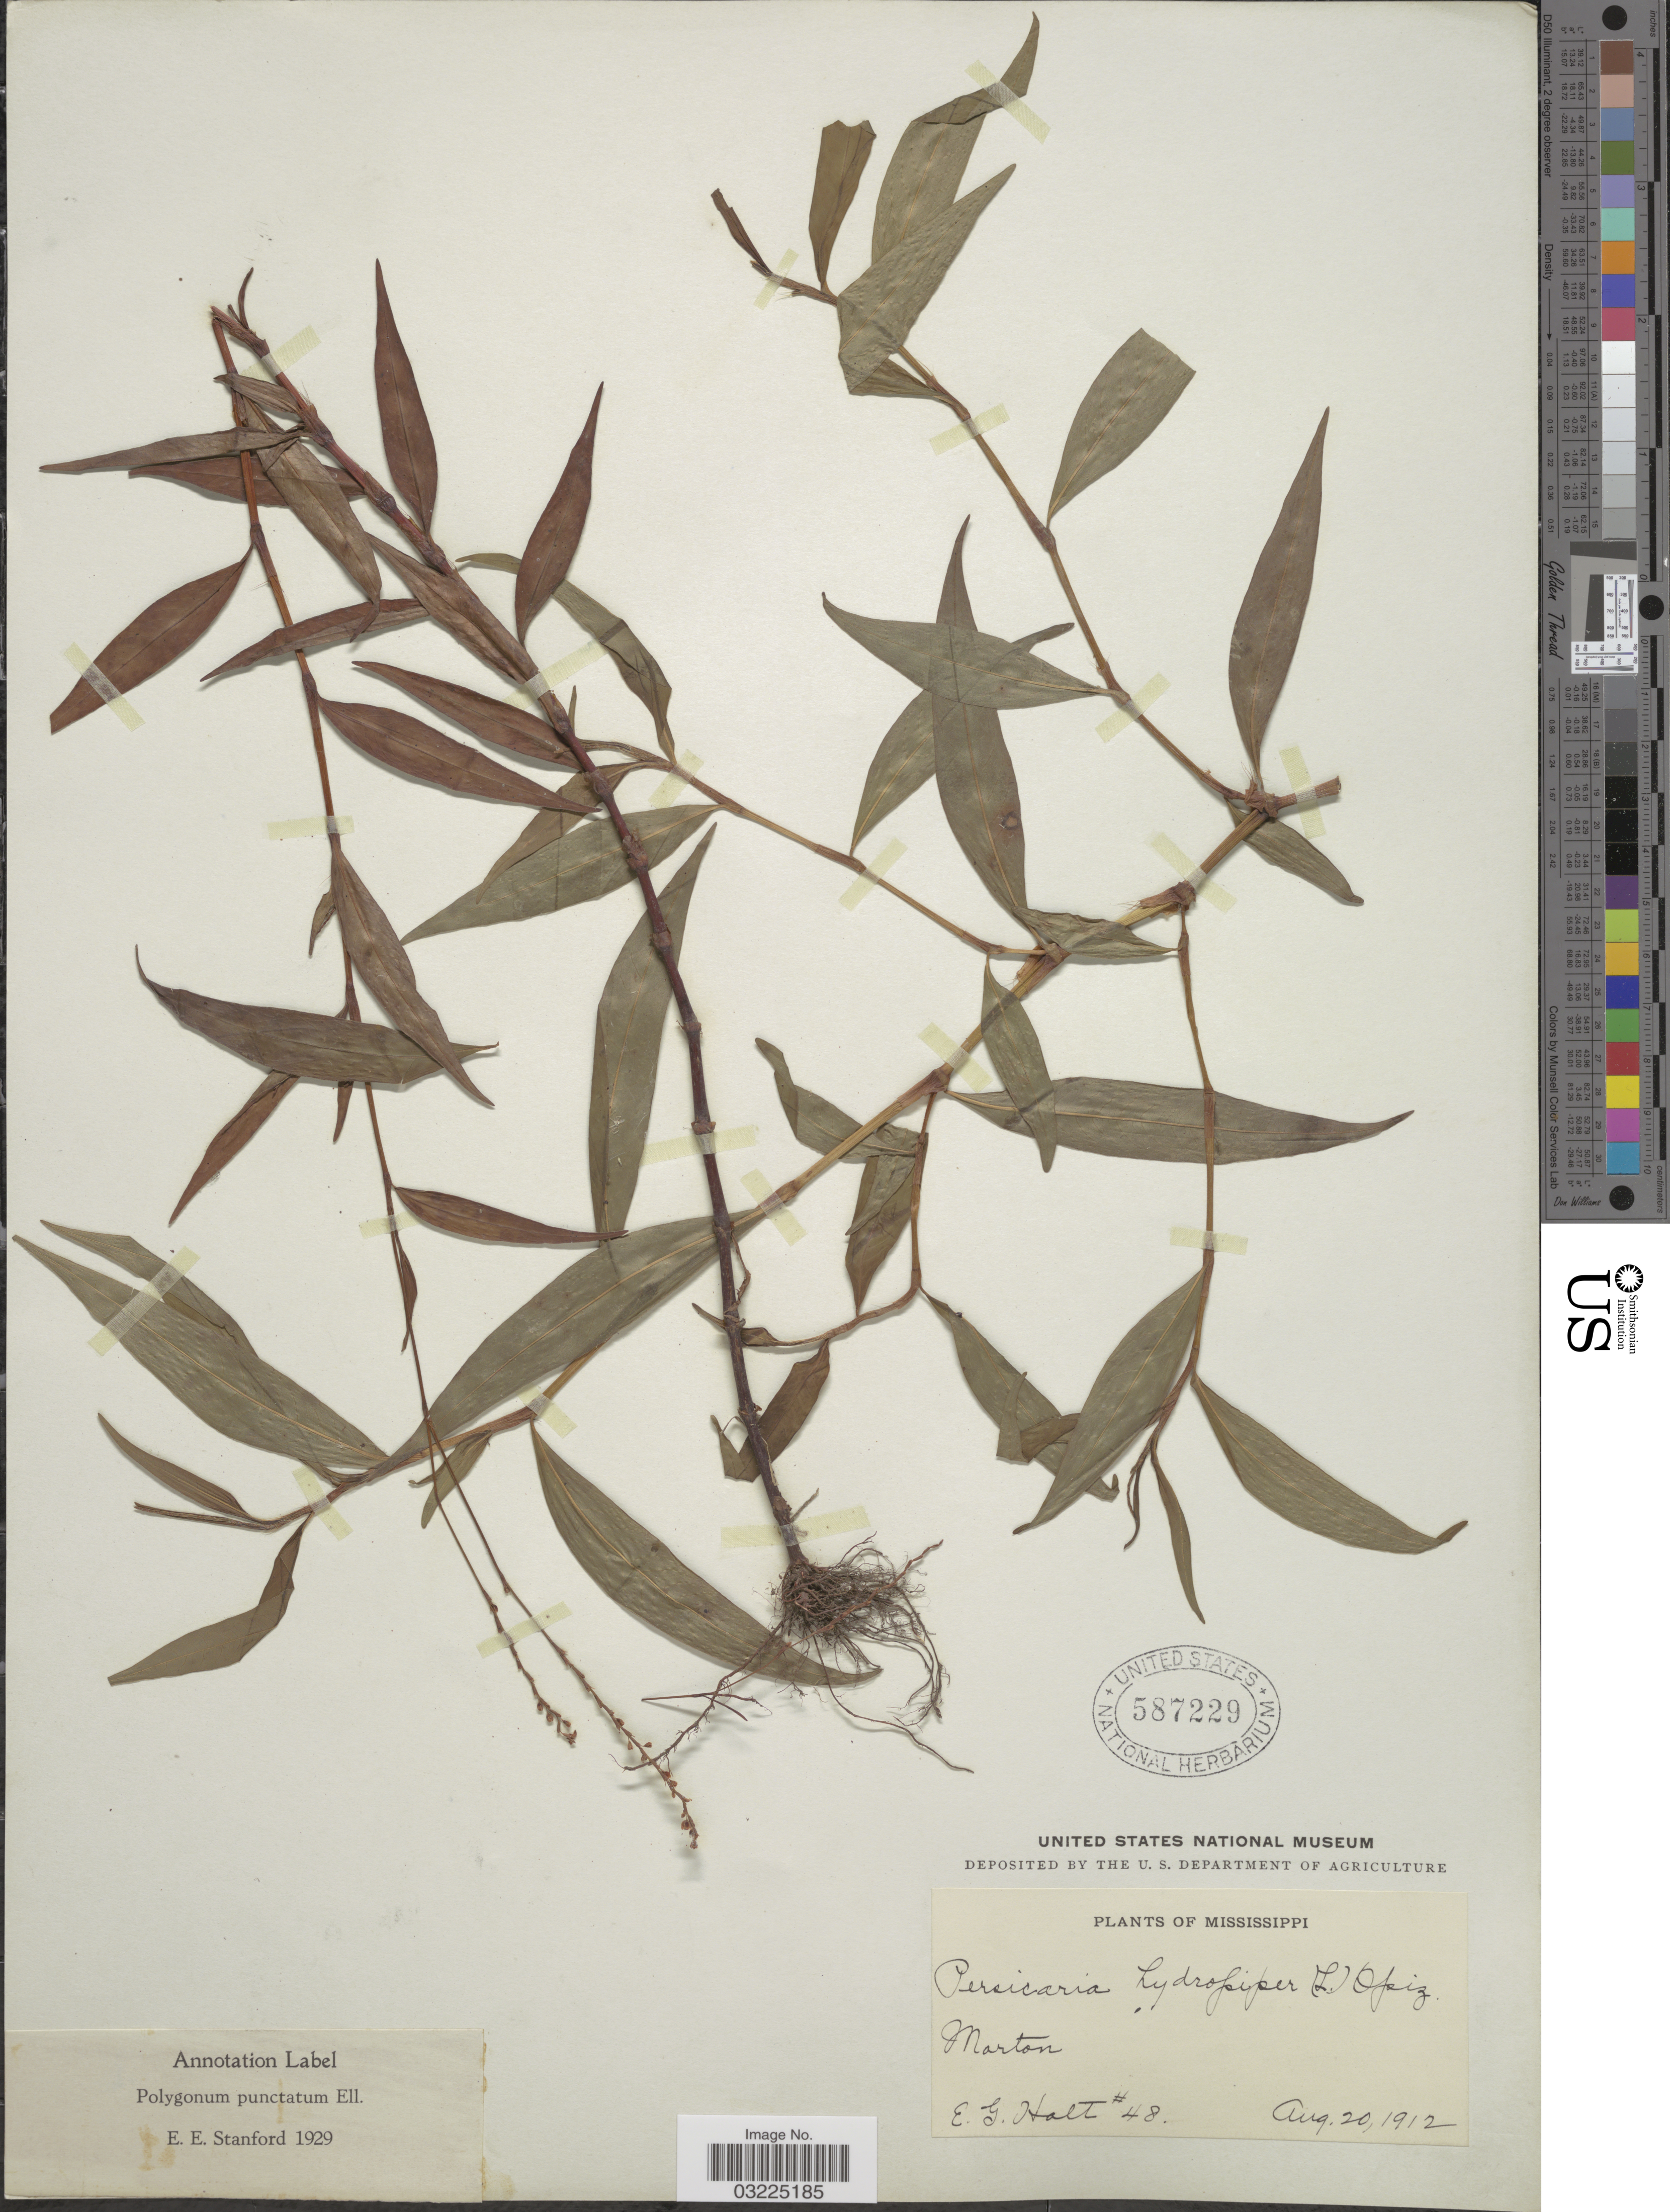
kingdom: Plantae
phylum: Tracheophyta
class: Magnoliopsida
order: Caryophyllales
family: Polygonaceae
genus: Persicaria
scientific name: Persicaria punctata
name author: (Elliott) Small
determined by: Atha, D. E.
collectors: E. G. Holt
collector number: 48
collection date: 1912-08-20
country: United States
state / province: Mississippi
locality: Morton.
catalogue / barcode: US 587229